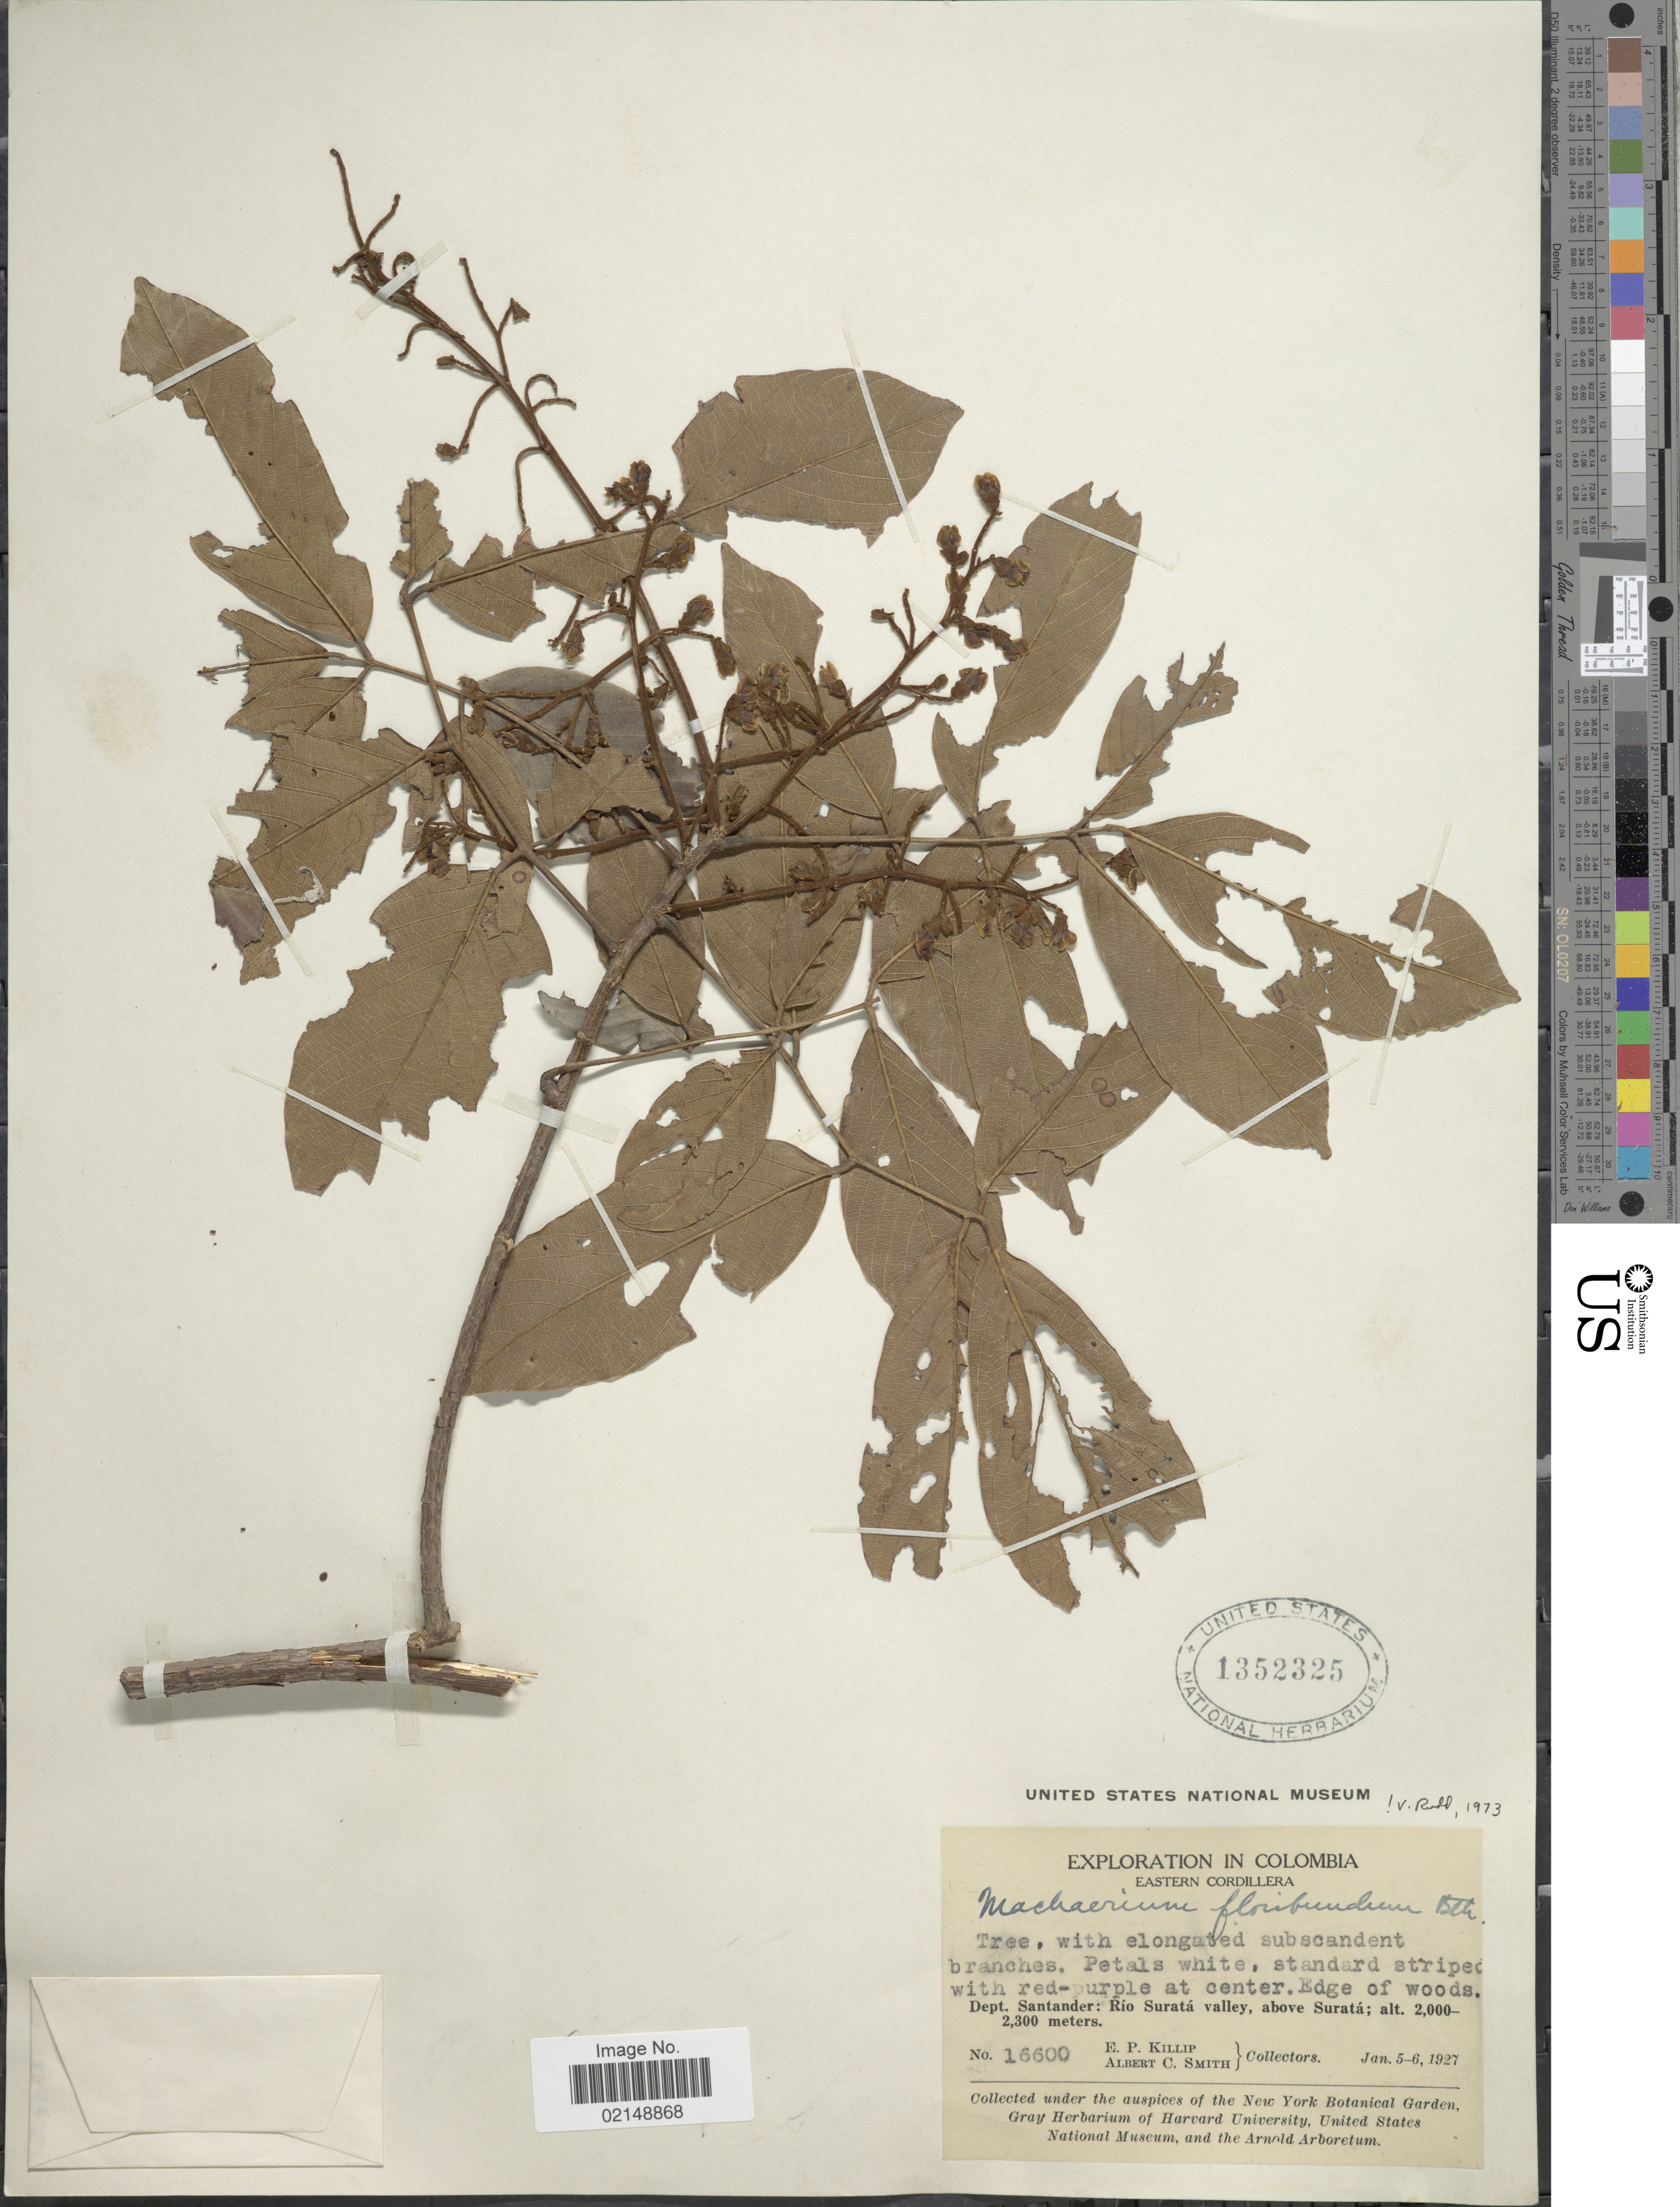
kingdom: Plantae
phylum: Tracheophyta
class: Magnoliopsida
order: Fabales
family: Fabaceae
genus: Machaerium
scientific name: Machaerium floribundum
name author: Benth.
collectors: E. P. Killip & A. C. Smith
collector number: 16600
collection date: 1927-01-05/1927-01-06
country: Colombia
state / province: Santander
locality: Eastern Cordillera. Rio Surata valley, above Surata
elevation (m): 2000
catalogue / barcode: US 1352325